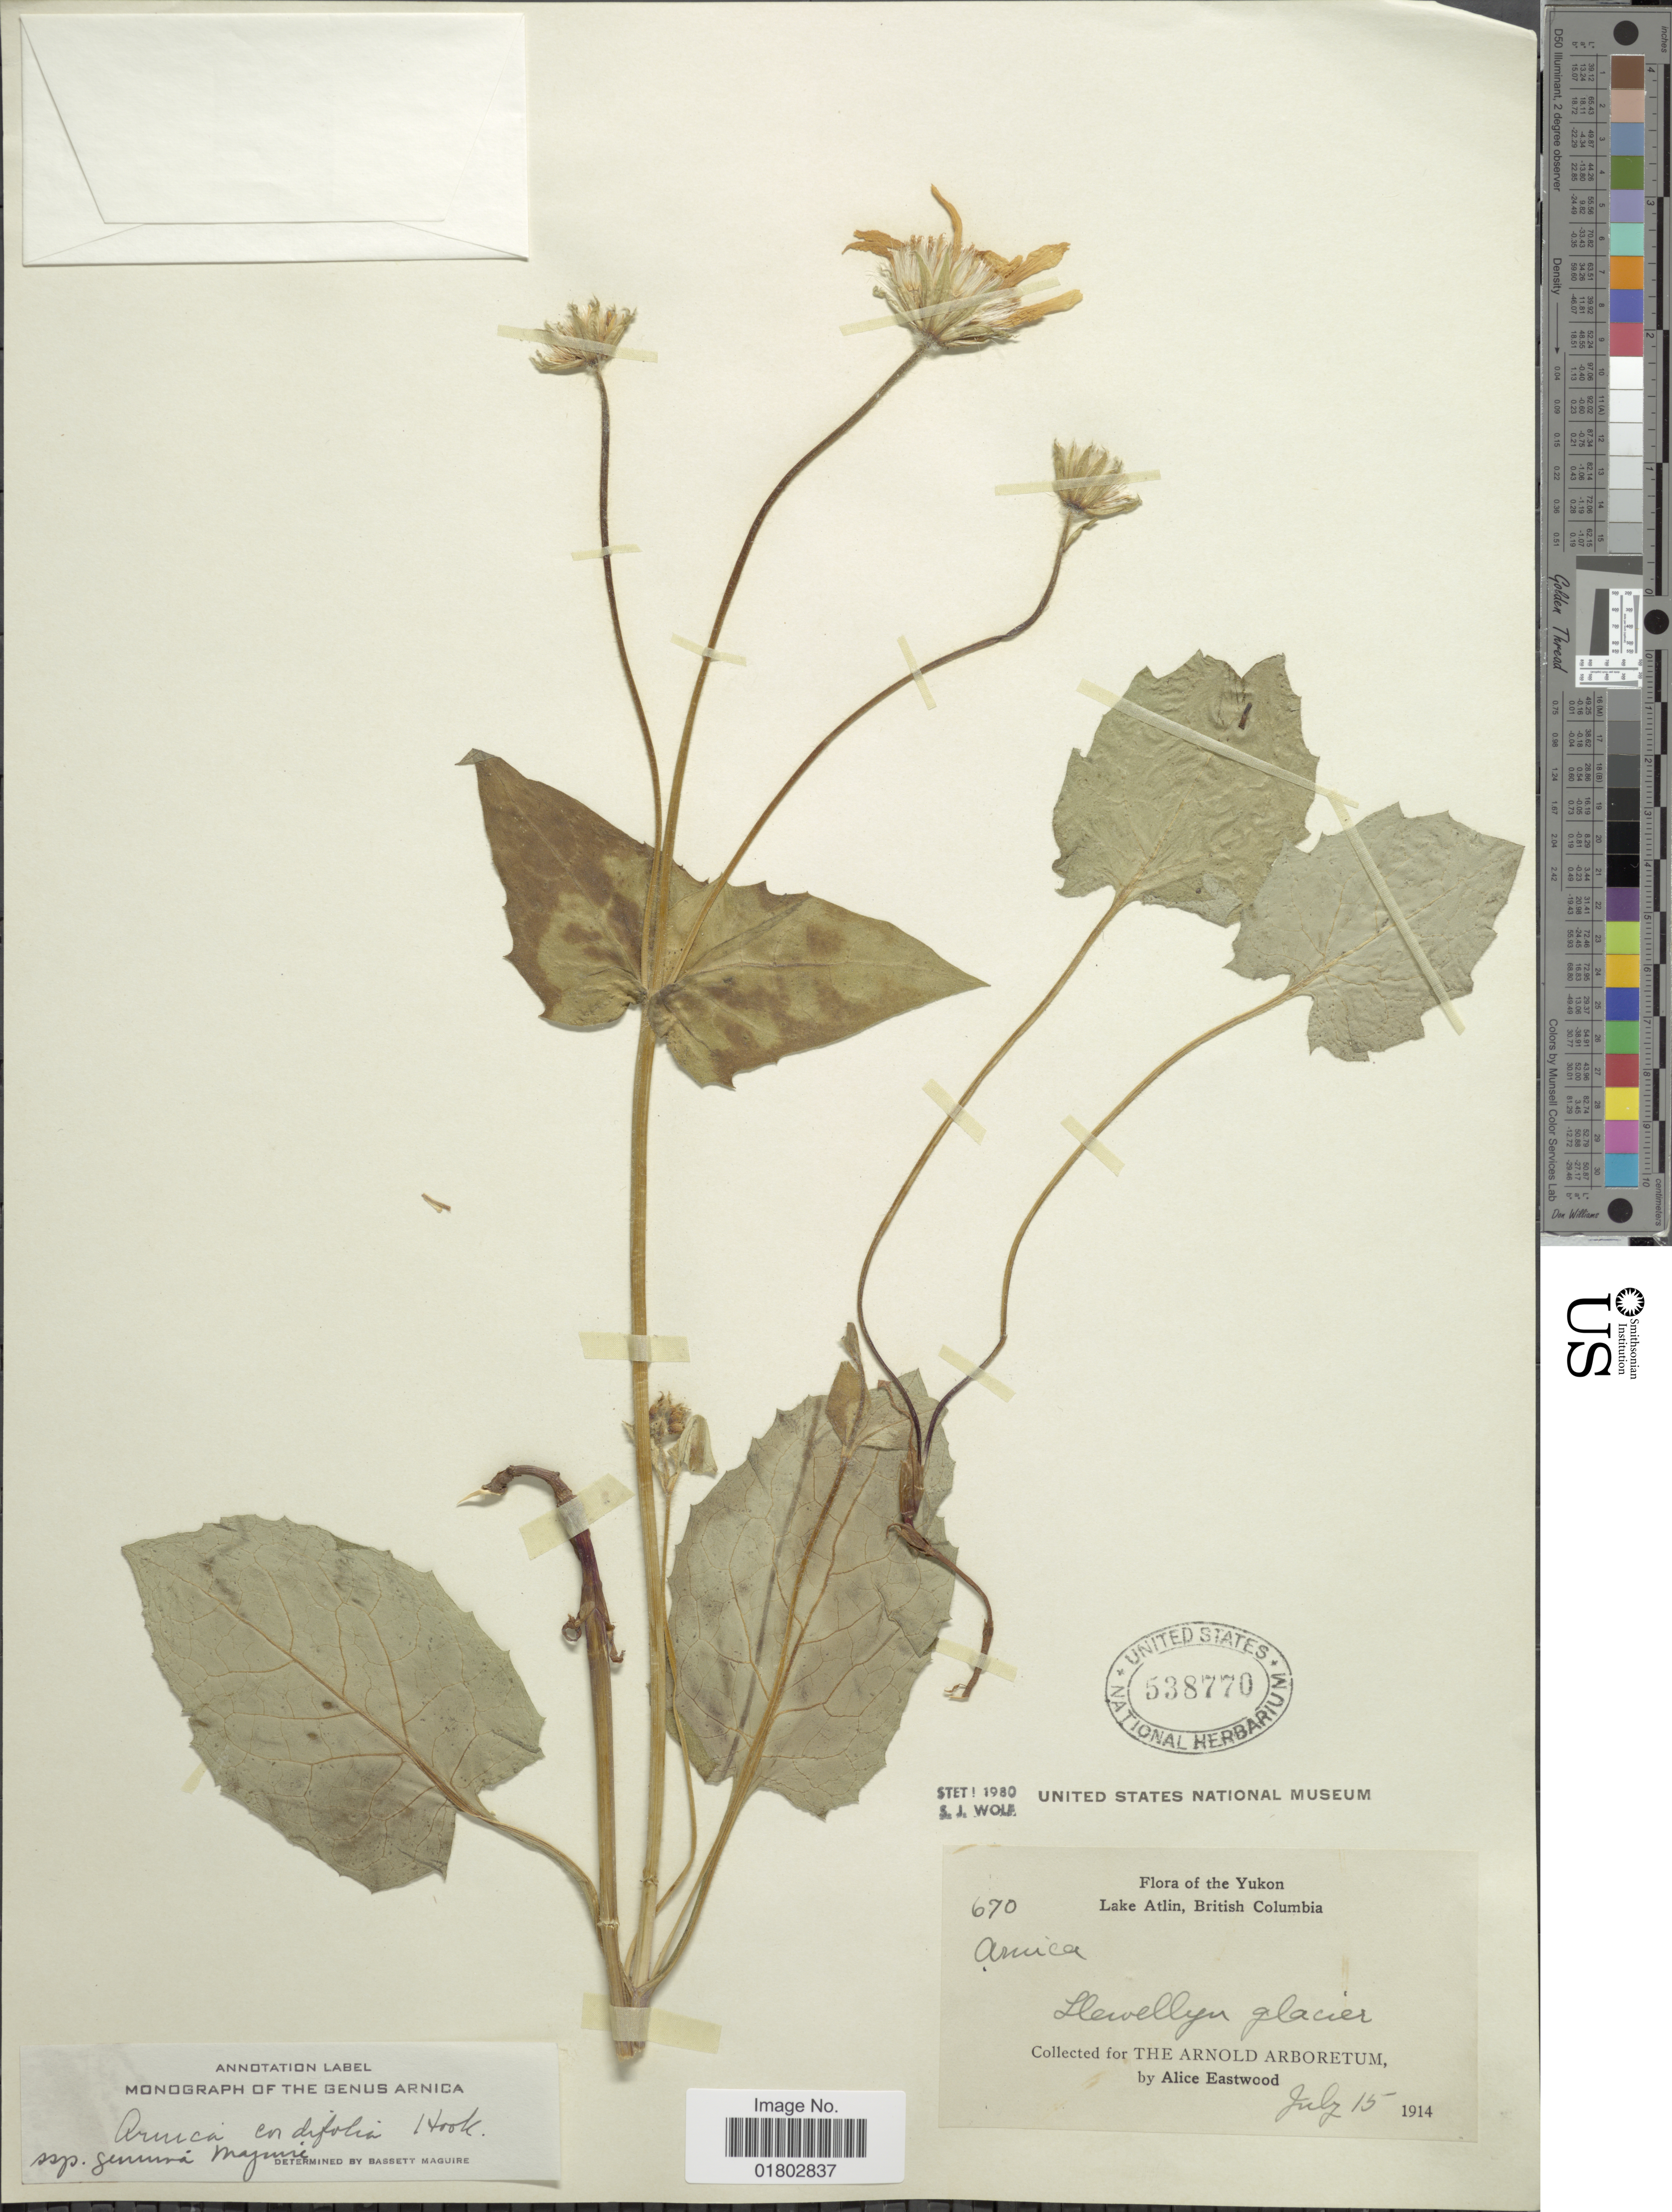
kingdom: Plantae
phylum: Tracheophyta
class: Magnoliopsida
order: Asterales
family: Asteraceae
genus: Arnica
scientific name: Arnica cordifolia subsp. genuina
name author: Maguire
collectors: A. Eastwood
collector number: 670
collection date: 1914-07-15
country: Canada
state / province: British Columbia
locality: Yukon, Lake Atlin, Llewellyn glacier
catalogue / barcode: US 538770